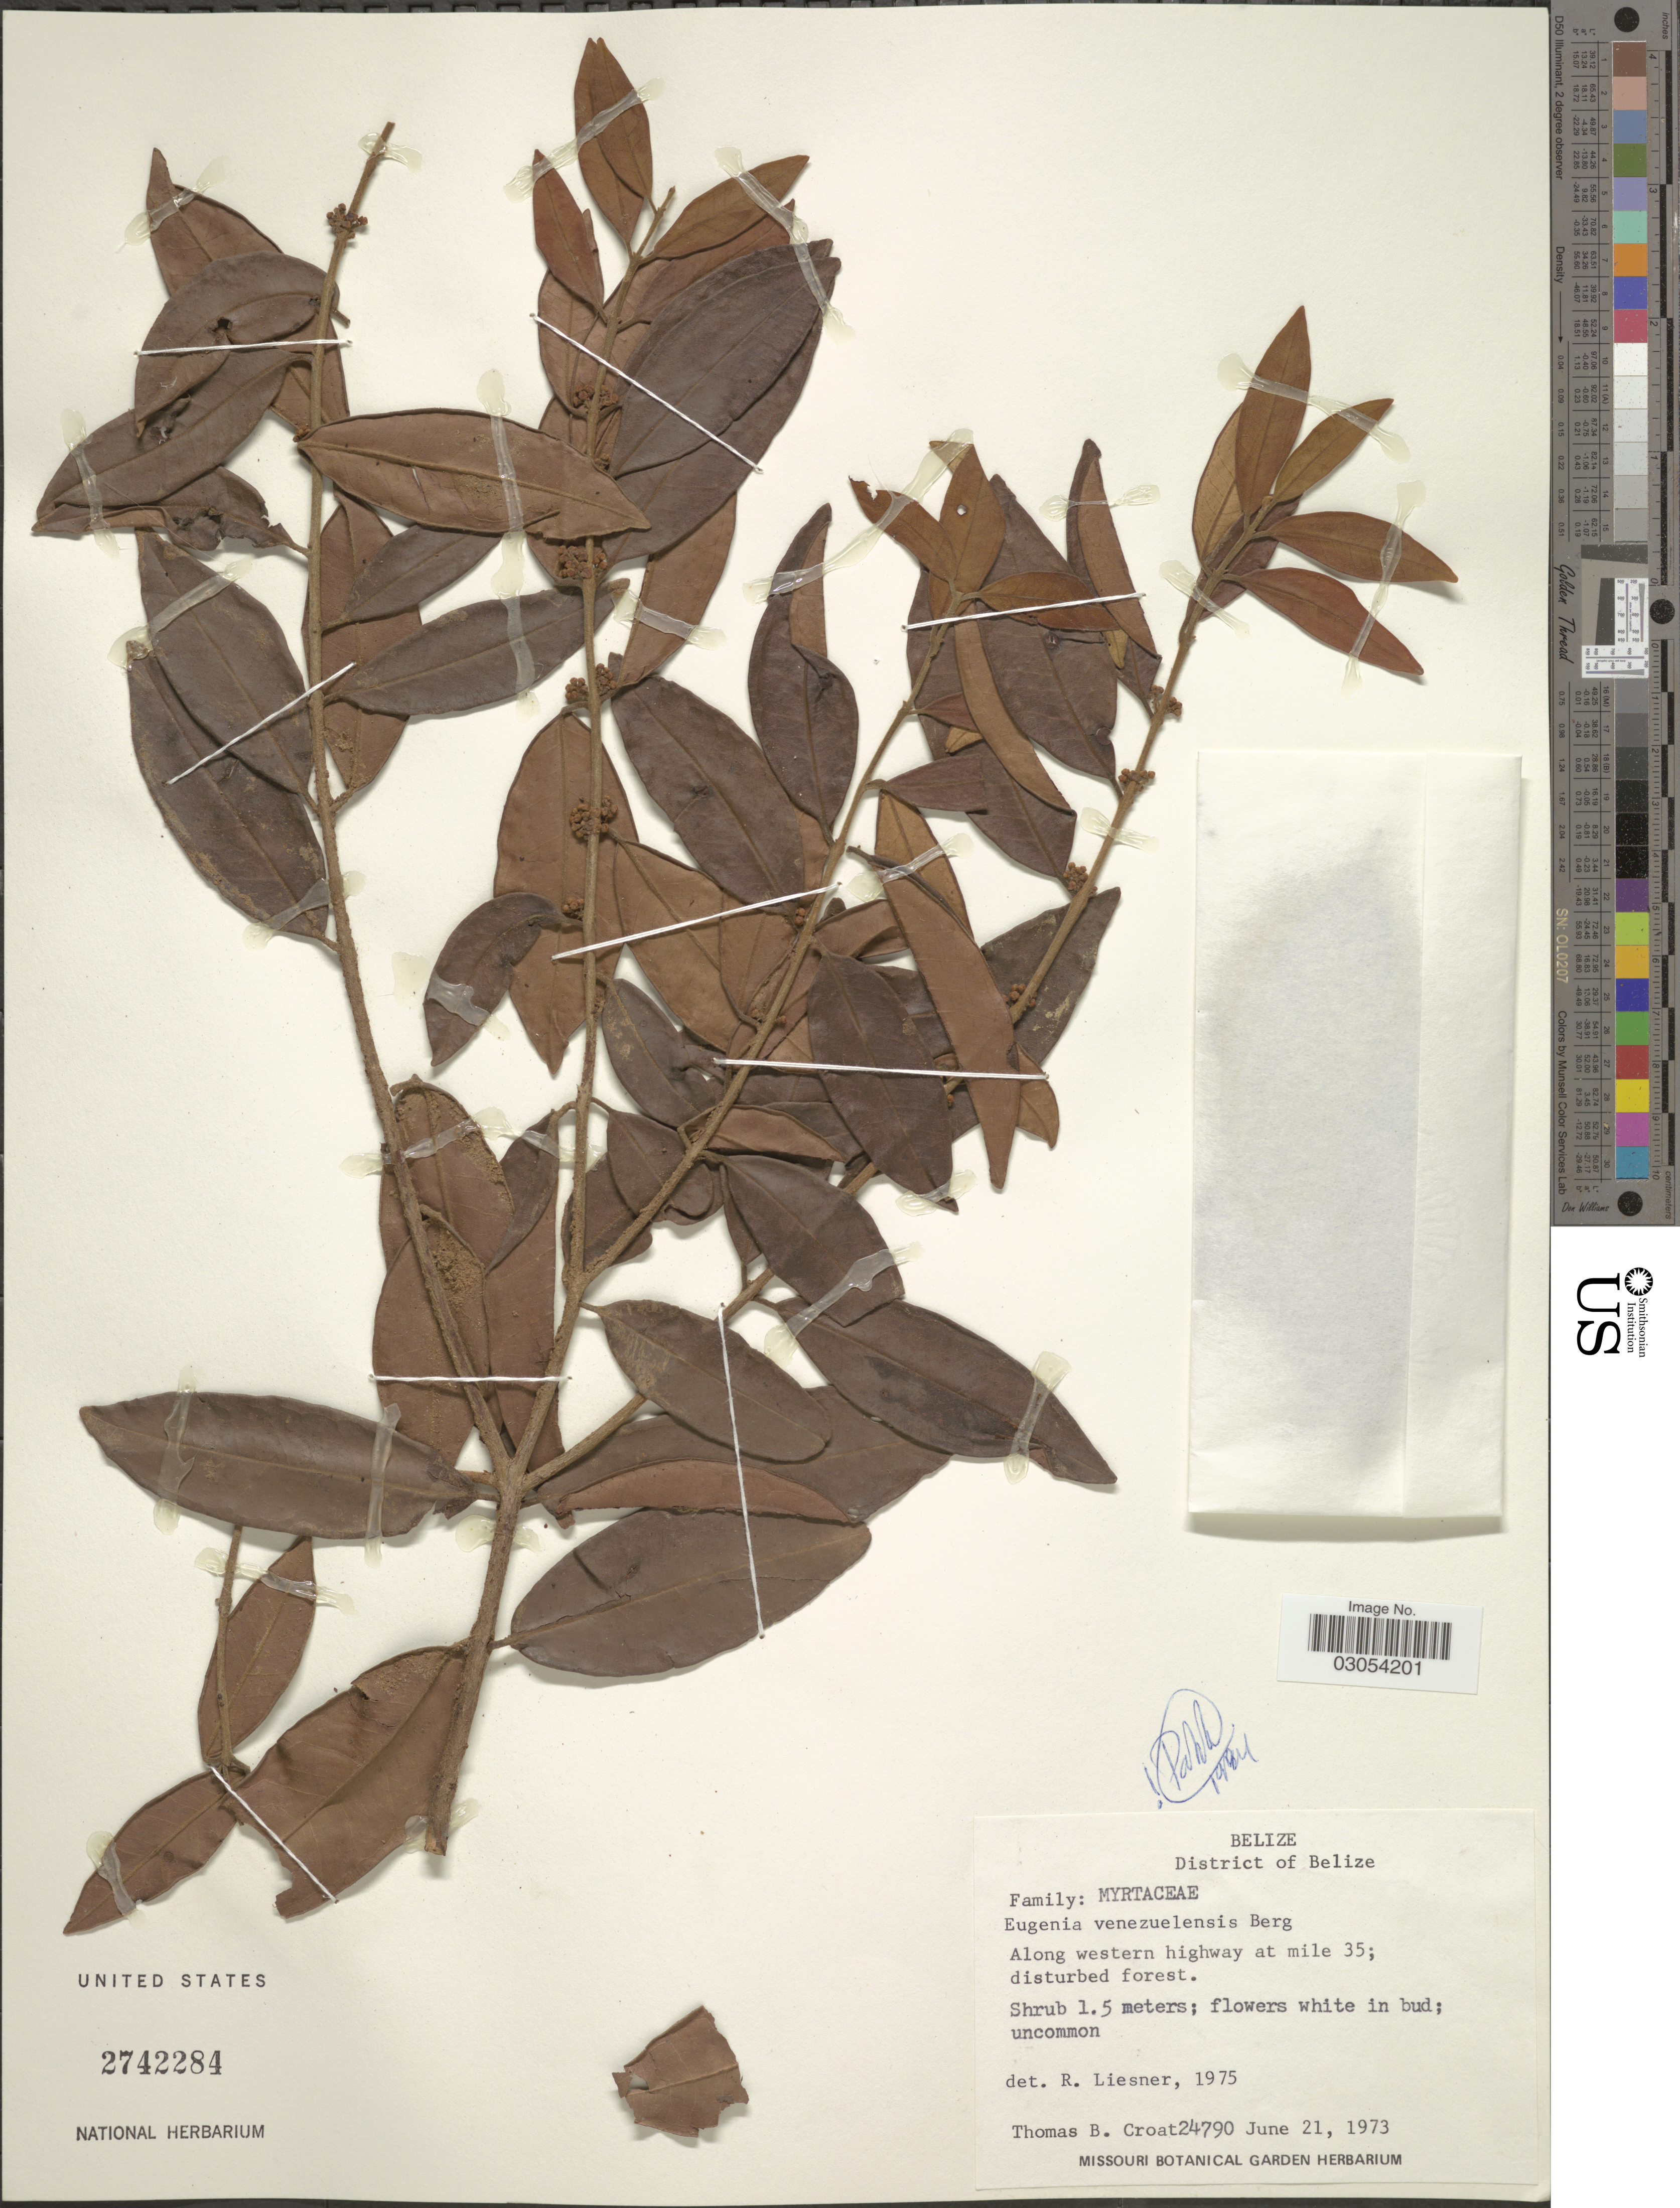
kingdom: Plantae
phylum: Tracheophyta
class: Magnoliopsida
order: Myrtales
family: Myrtaceae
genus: Eugenia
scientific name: Eugenia venezuelensis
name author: O. Berg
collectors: T. B. Croat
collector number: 24790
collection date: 1973-06-21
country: Belize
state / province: Belize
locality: District of Belize. Along western highway at mile 35.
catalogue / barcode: US 2742284